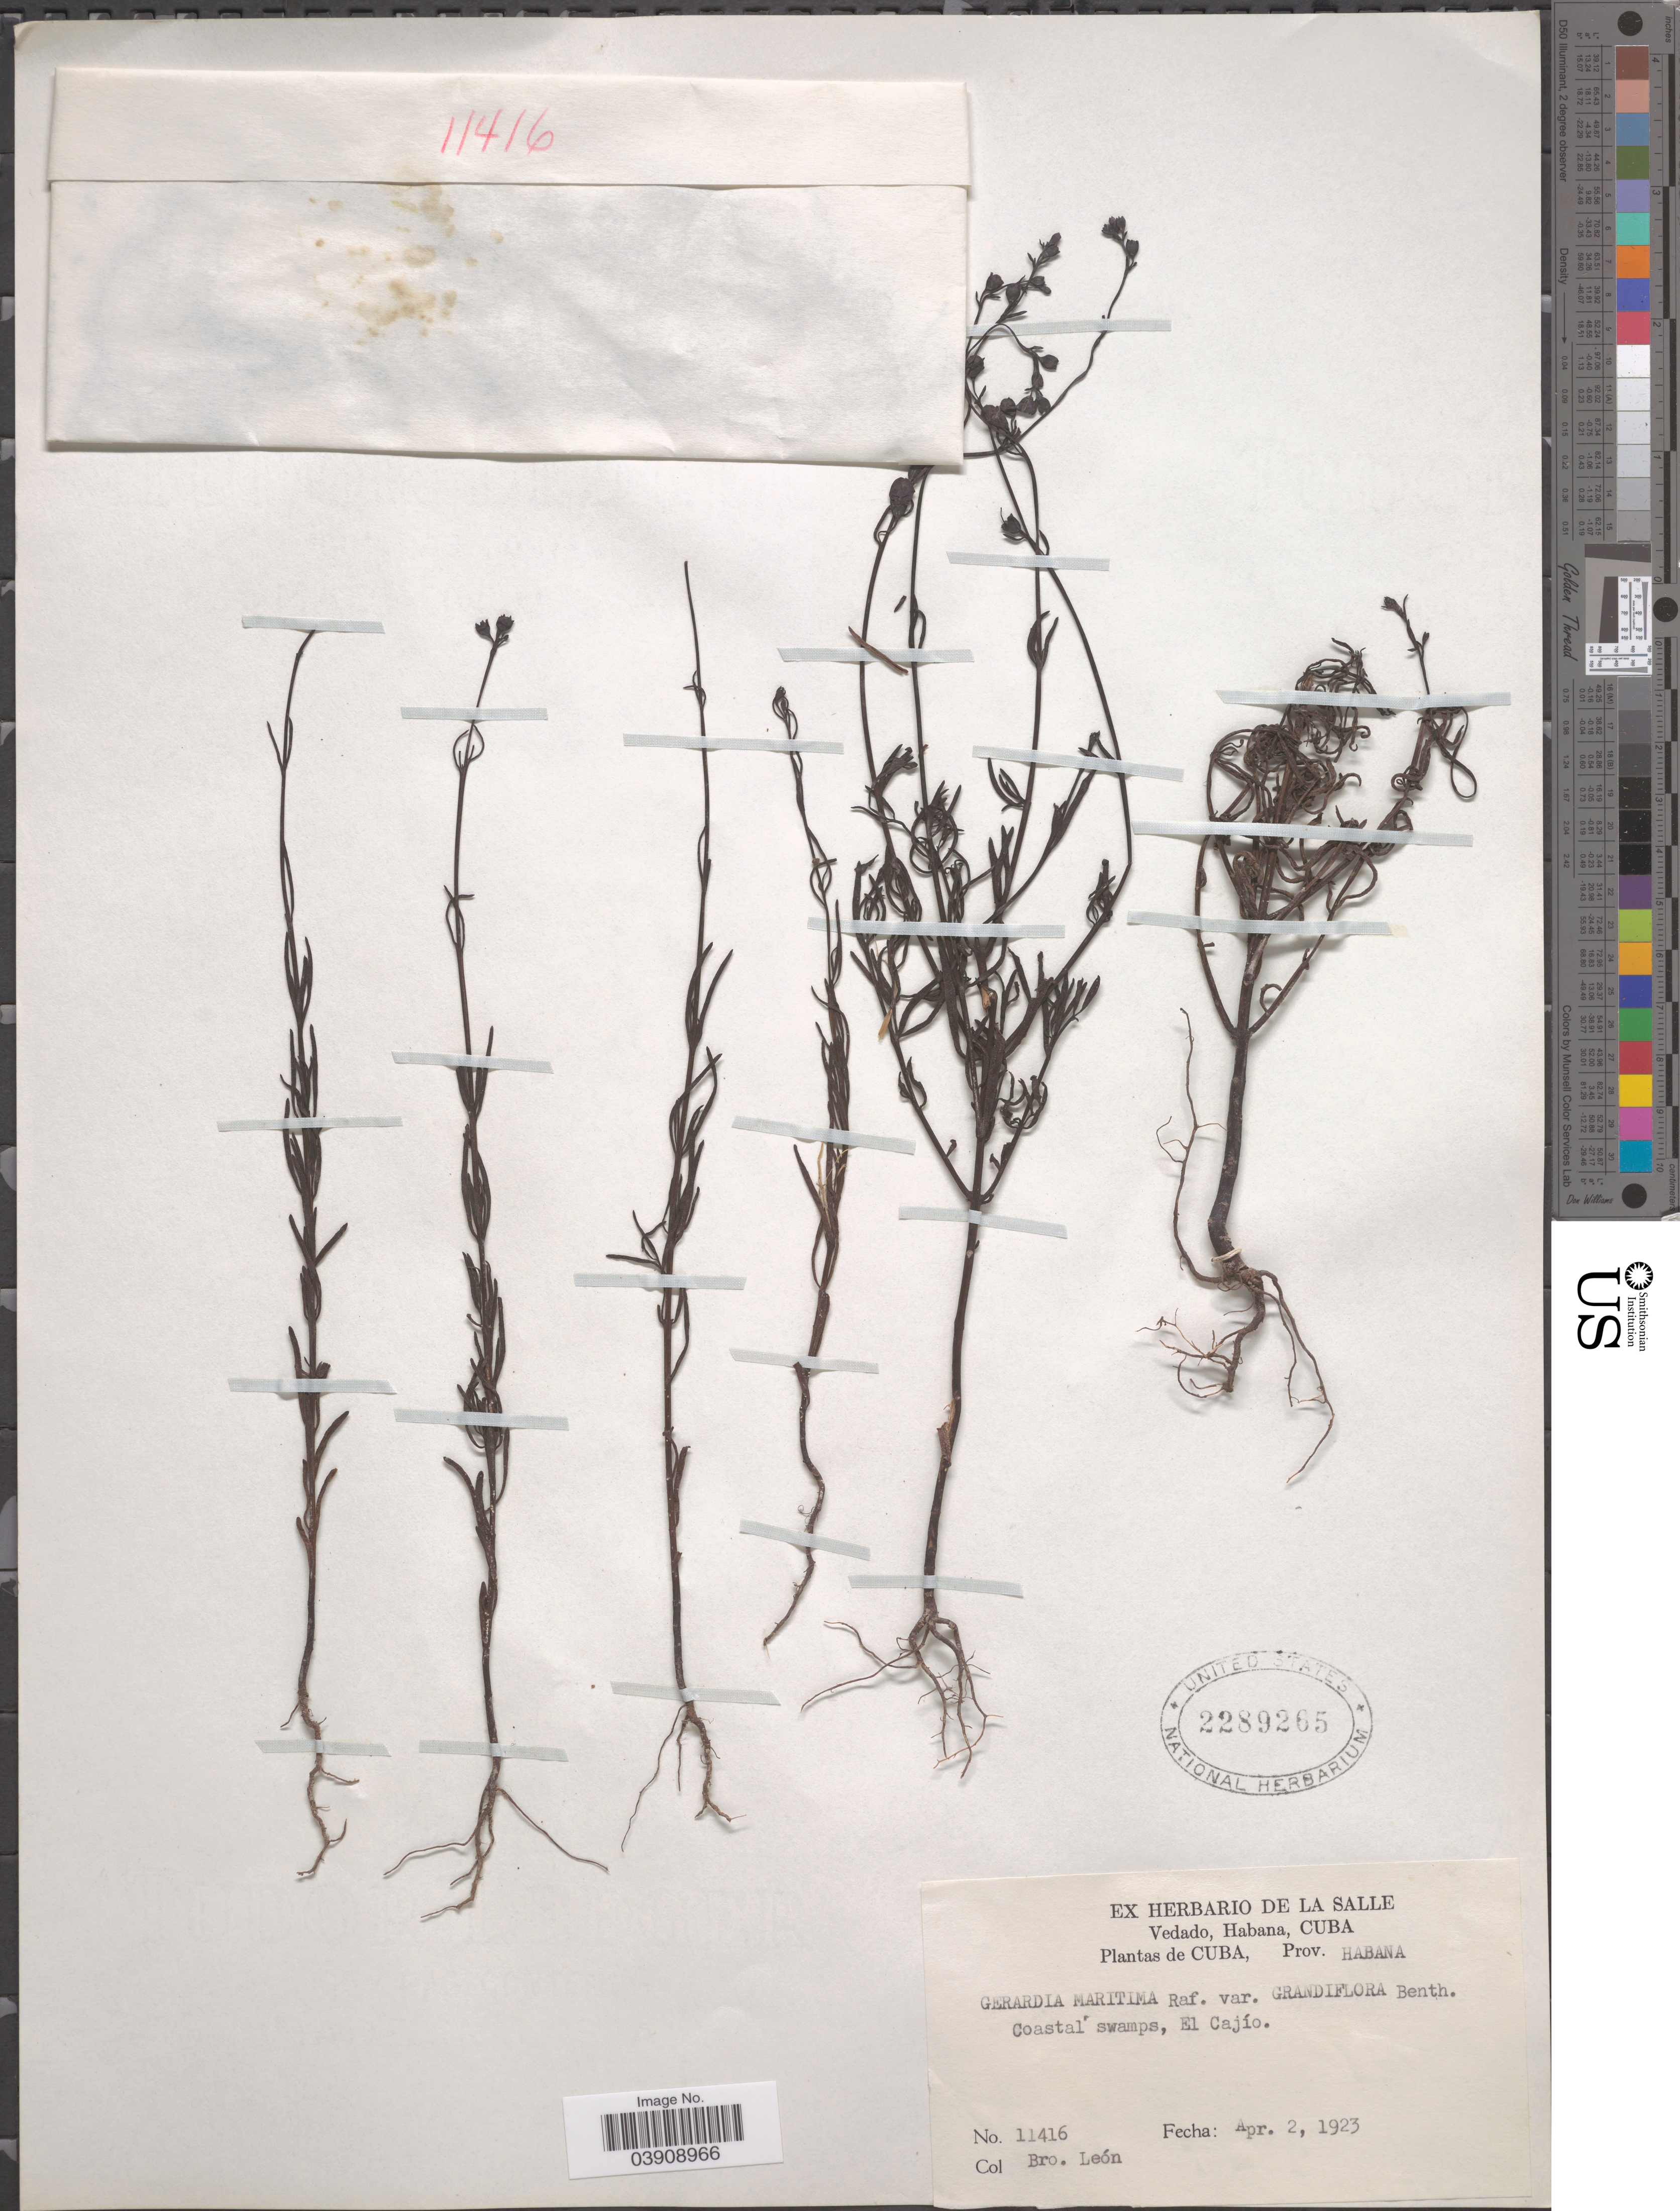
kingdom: Plantae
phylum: Tracheophyta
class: Magnoliopsida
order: Lamiales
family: Orobanchaceae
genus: Agalinis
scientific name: Agalinis maritima var. grandiflora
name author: (Benth.) Pennell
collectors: Bro. León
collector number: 11416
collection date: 1923-04-02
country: Cuba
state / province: La Habana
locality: Vedado, Habana. Prov. Habana. Coastal swamps, El Cajío.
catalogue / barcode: US 2289265